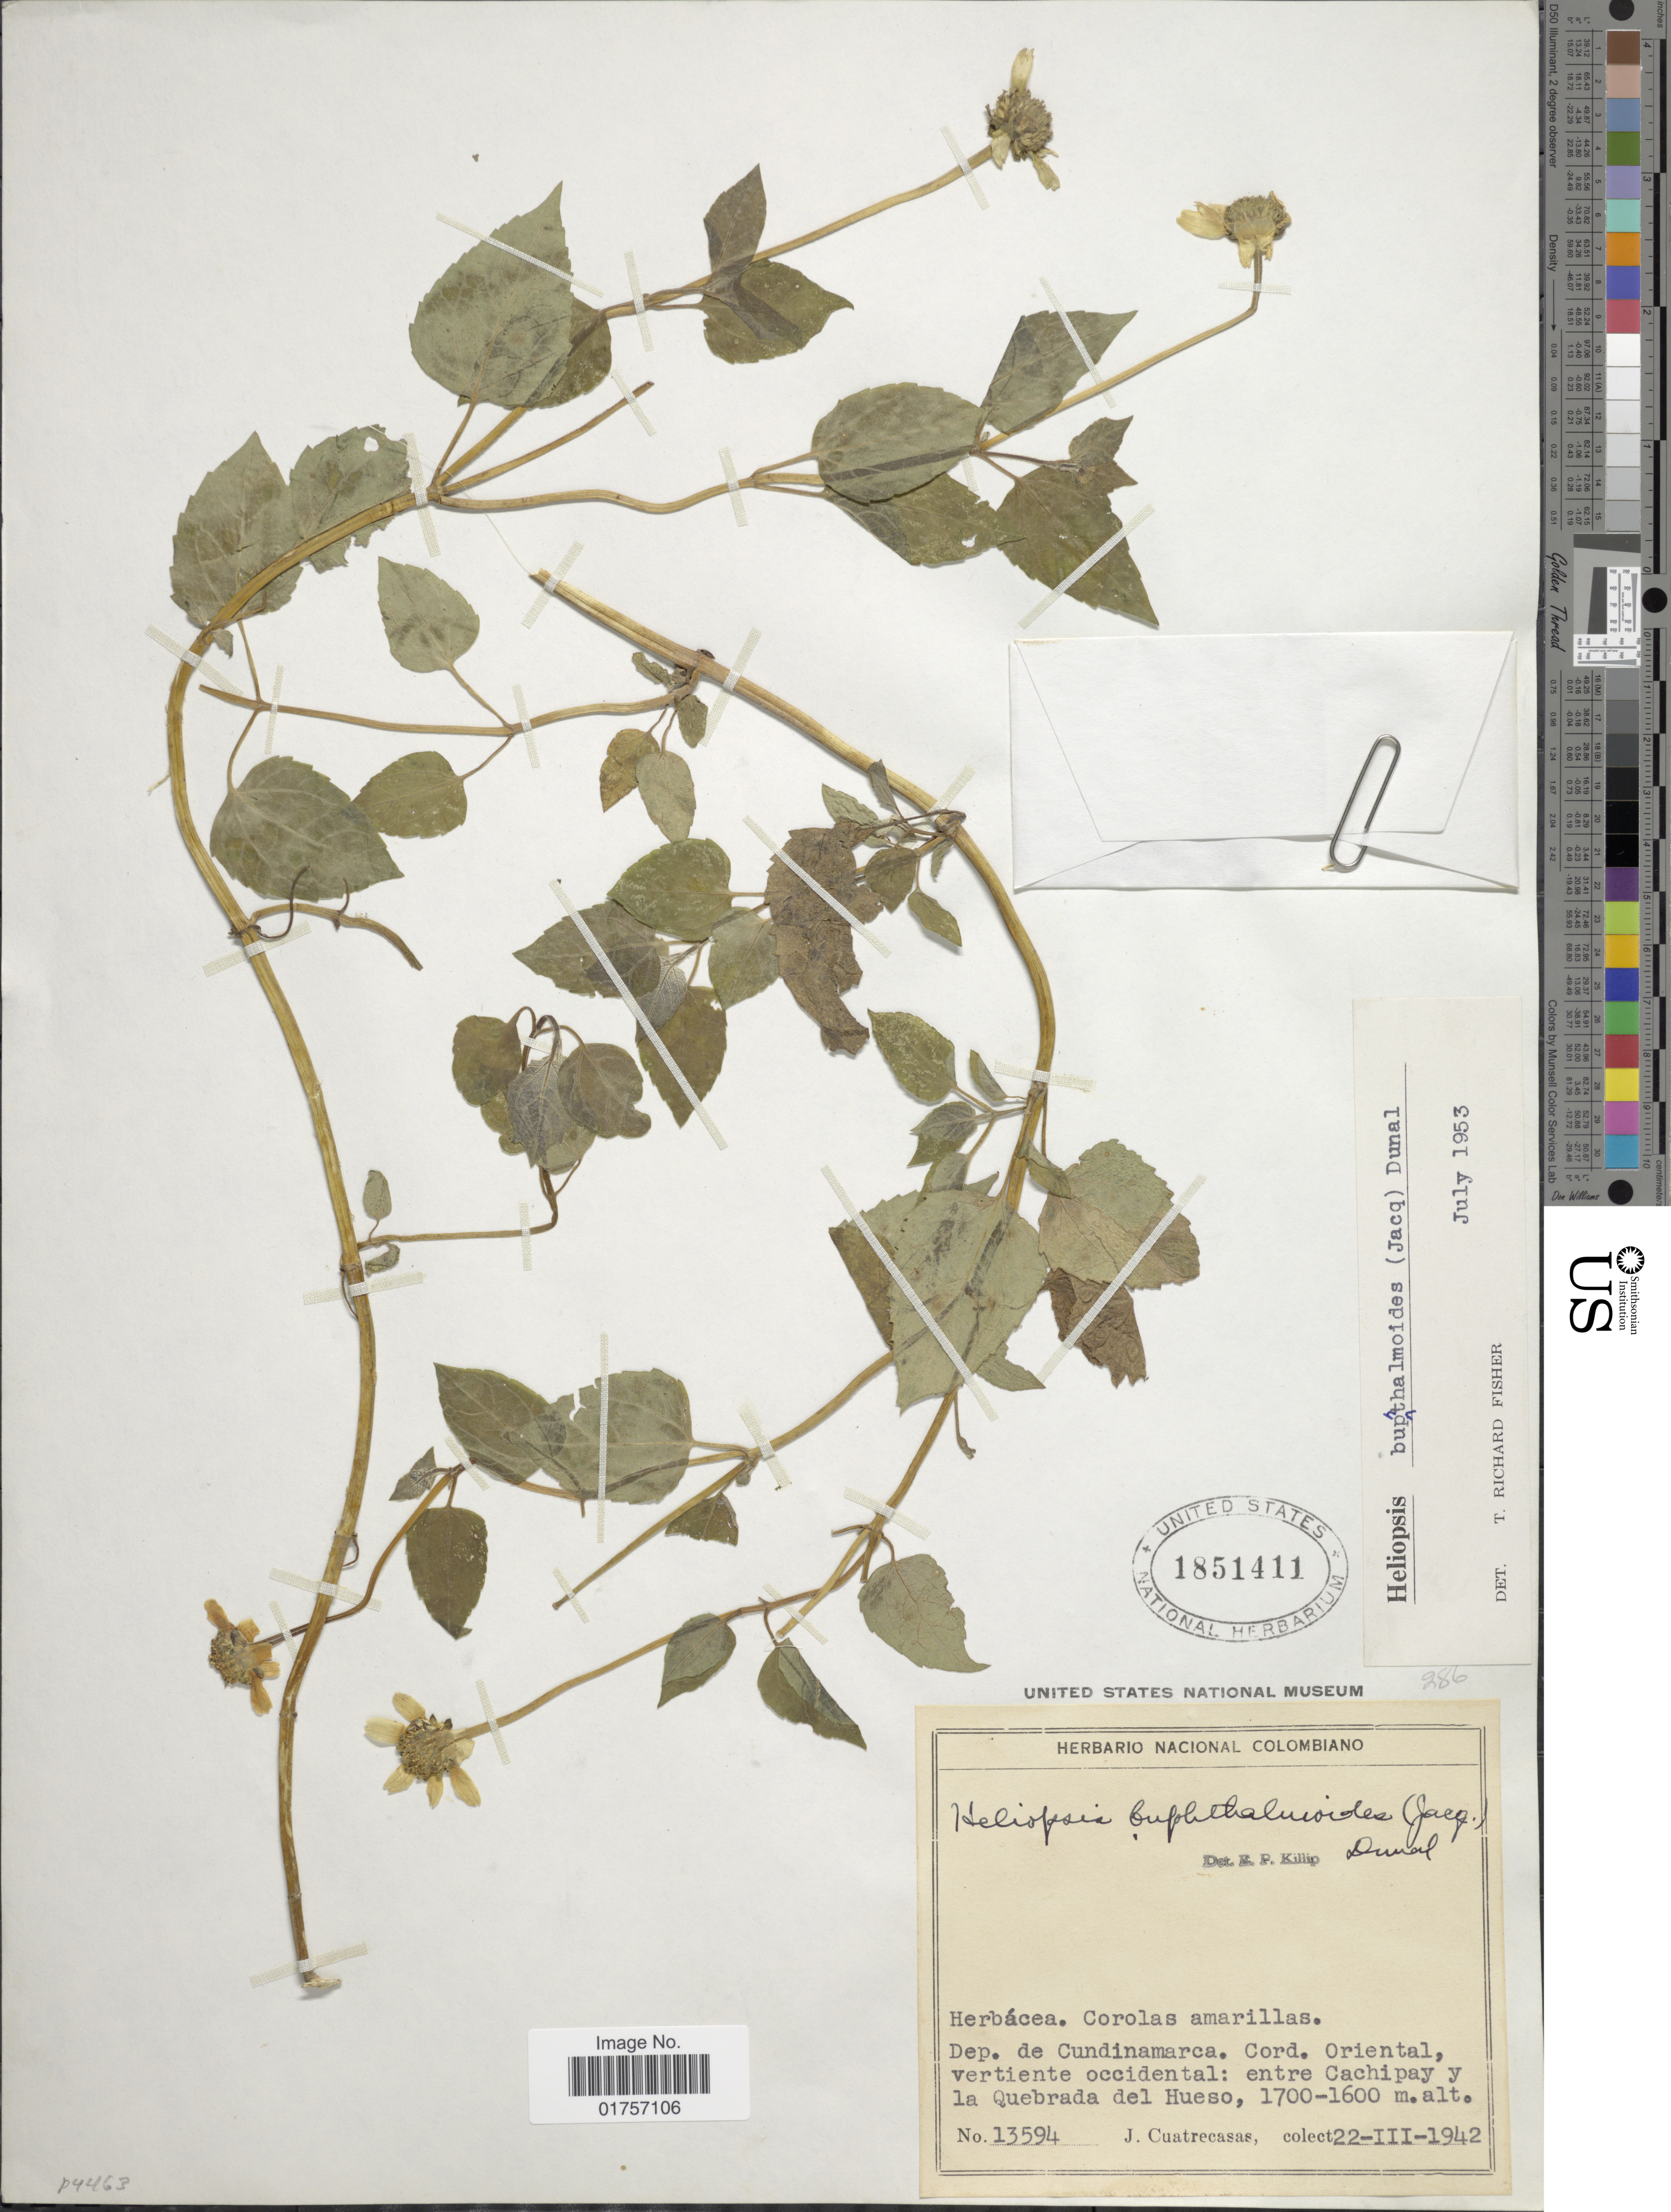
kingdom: Plantae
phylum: Tracheophyta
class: Magnoliopsida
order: Asterales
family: Asteraceae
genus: Heliopsis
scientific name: Heliopsis buphthalmoides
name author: (Jacq.) Dunal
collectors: J. Cuatrecasas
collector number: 13594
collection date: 1942-03-22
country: Colombia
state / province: Cundinamarca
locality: Cord. Oriental, vertiente occidental: entre Cachipay y la Quebrada del Hueso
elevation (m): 1600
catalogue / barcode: US 1851411